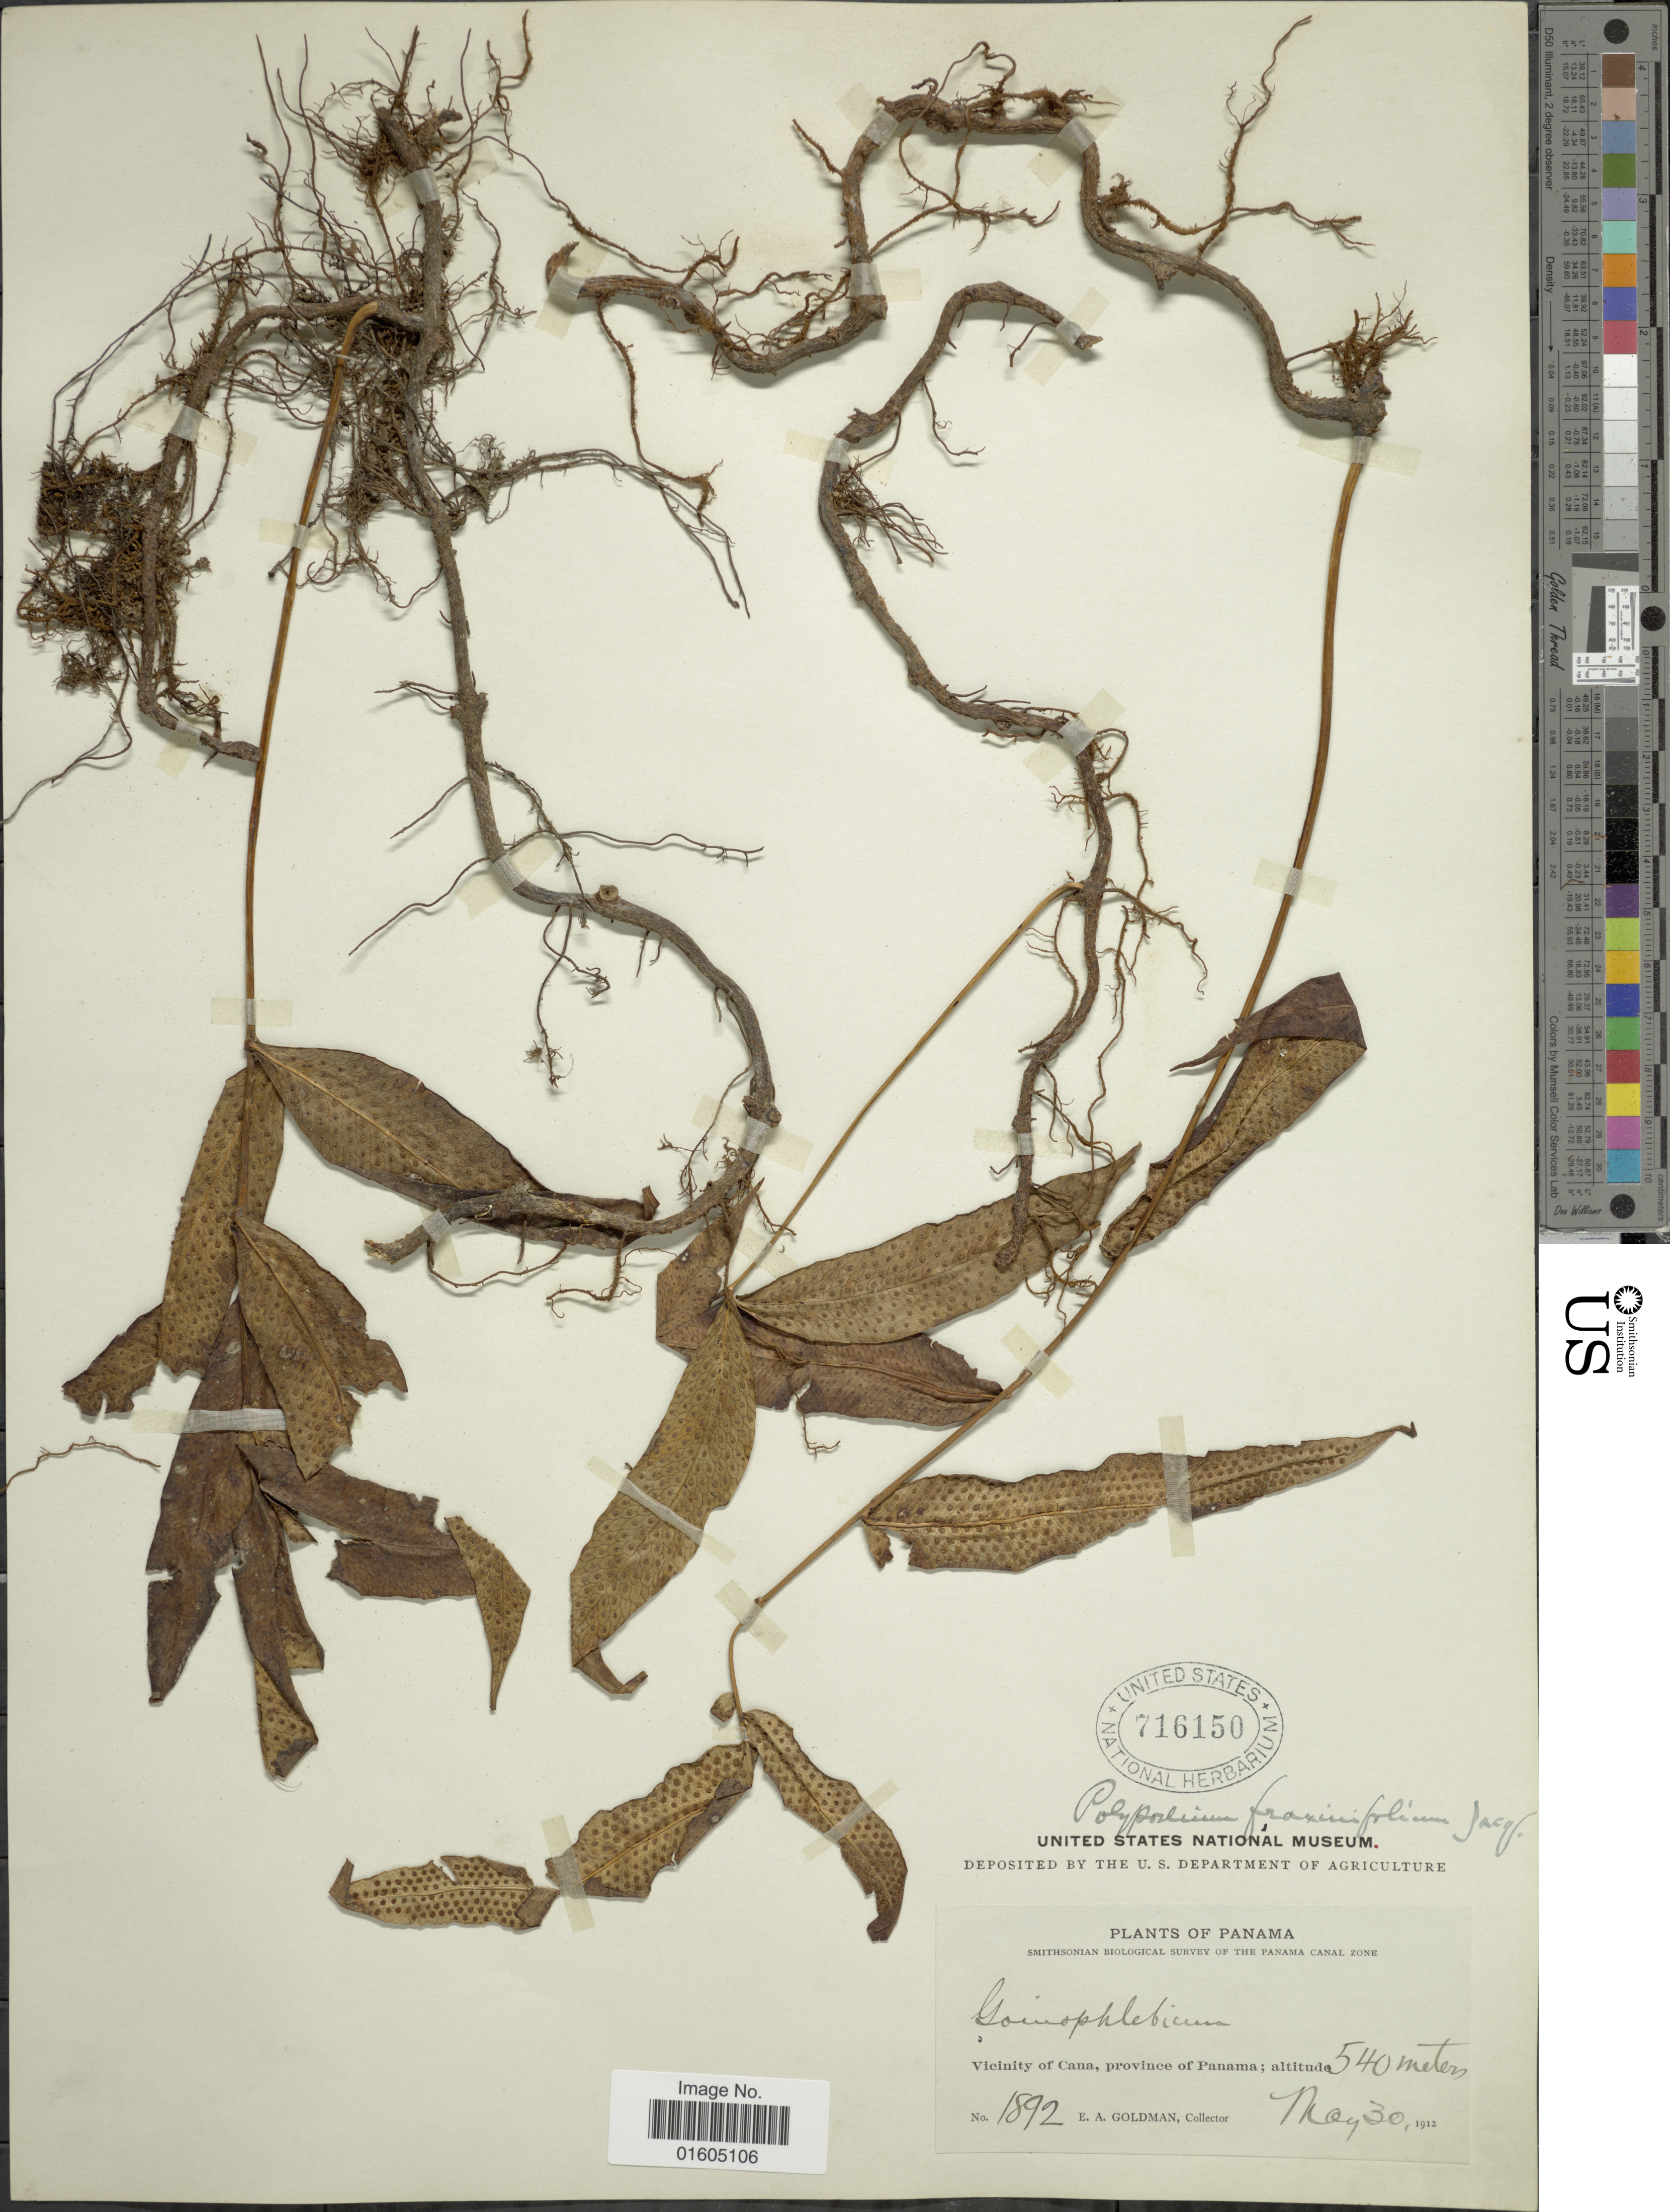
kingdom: Plantae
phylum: Tracheophyta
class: Polypodiopsida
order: Polypodiales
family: Polypodiaceae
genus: Serpocaulon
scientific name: Serpocaulon fraxinifolium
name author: (Jacq.) A.R. Sm.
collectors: E. A. Goldman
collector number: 1892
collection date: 1912-05-30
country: Panama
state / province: Panamá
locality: Panama. Vicinity of Cana, province of Panama.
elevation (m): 540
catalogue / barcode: US 716150